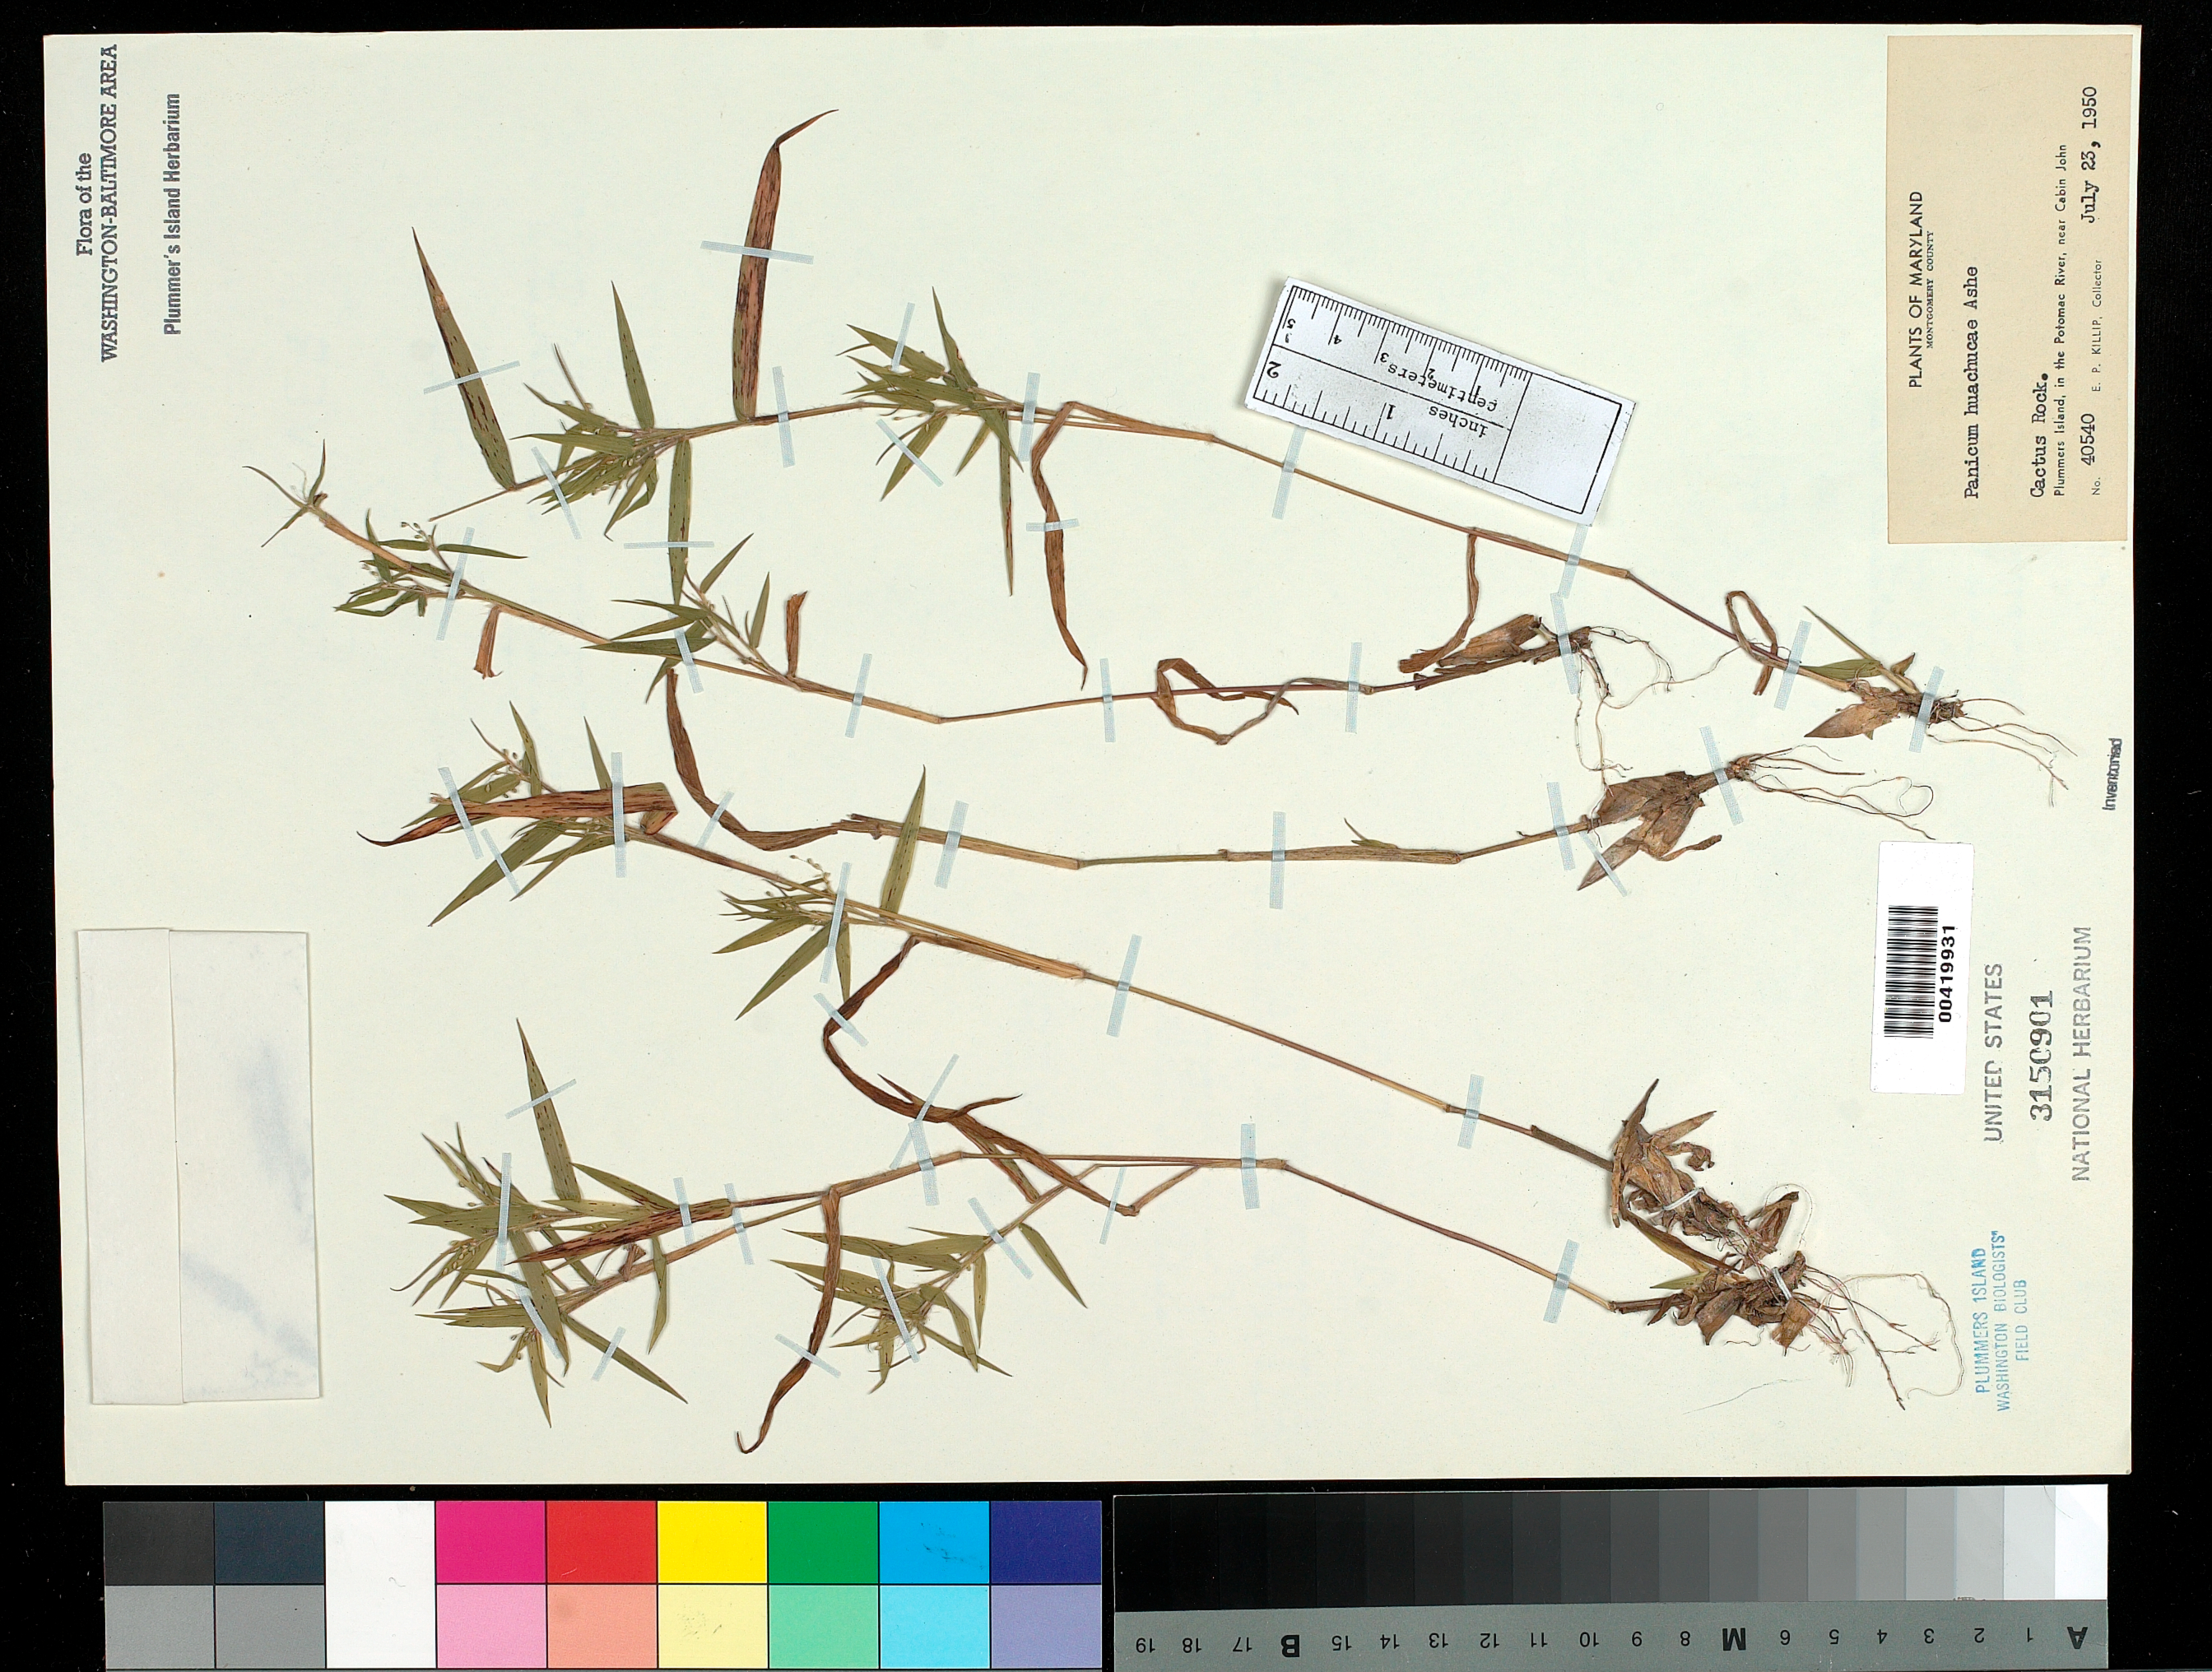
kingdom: Plantae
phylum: Tracheophyta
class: Liliopsida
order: Poales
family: Poaceae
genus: Dichanthelium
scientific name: Dichanthelium acuminatum var. fasciculatum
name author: (Torr.) Freckmann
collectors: E. P. Killip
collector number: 40540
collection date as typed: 23 Jul 1950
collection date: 1950-07-23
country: United States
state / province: Maryland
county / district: Montgomery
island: Plummers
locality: Plummer's Island; Cactus Rock C. & O. Canal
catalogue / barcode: US 3150901